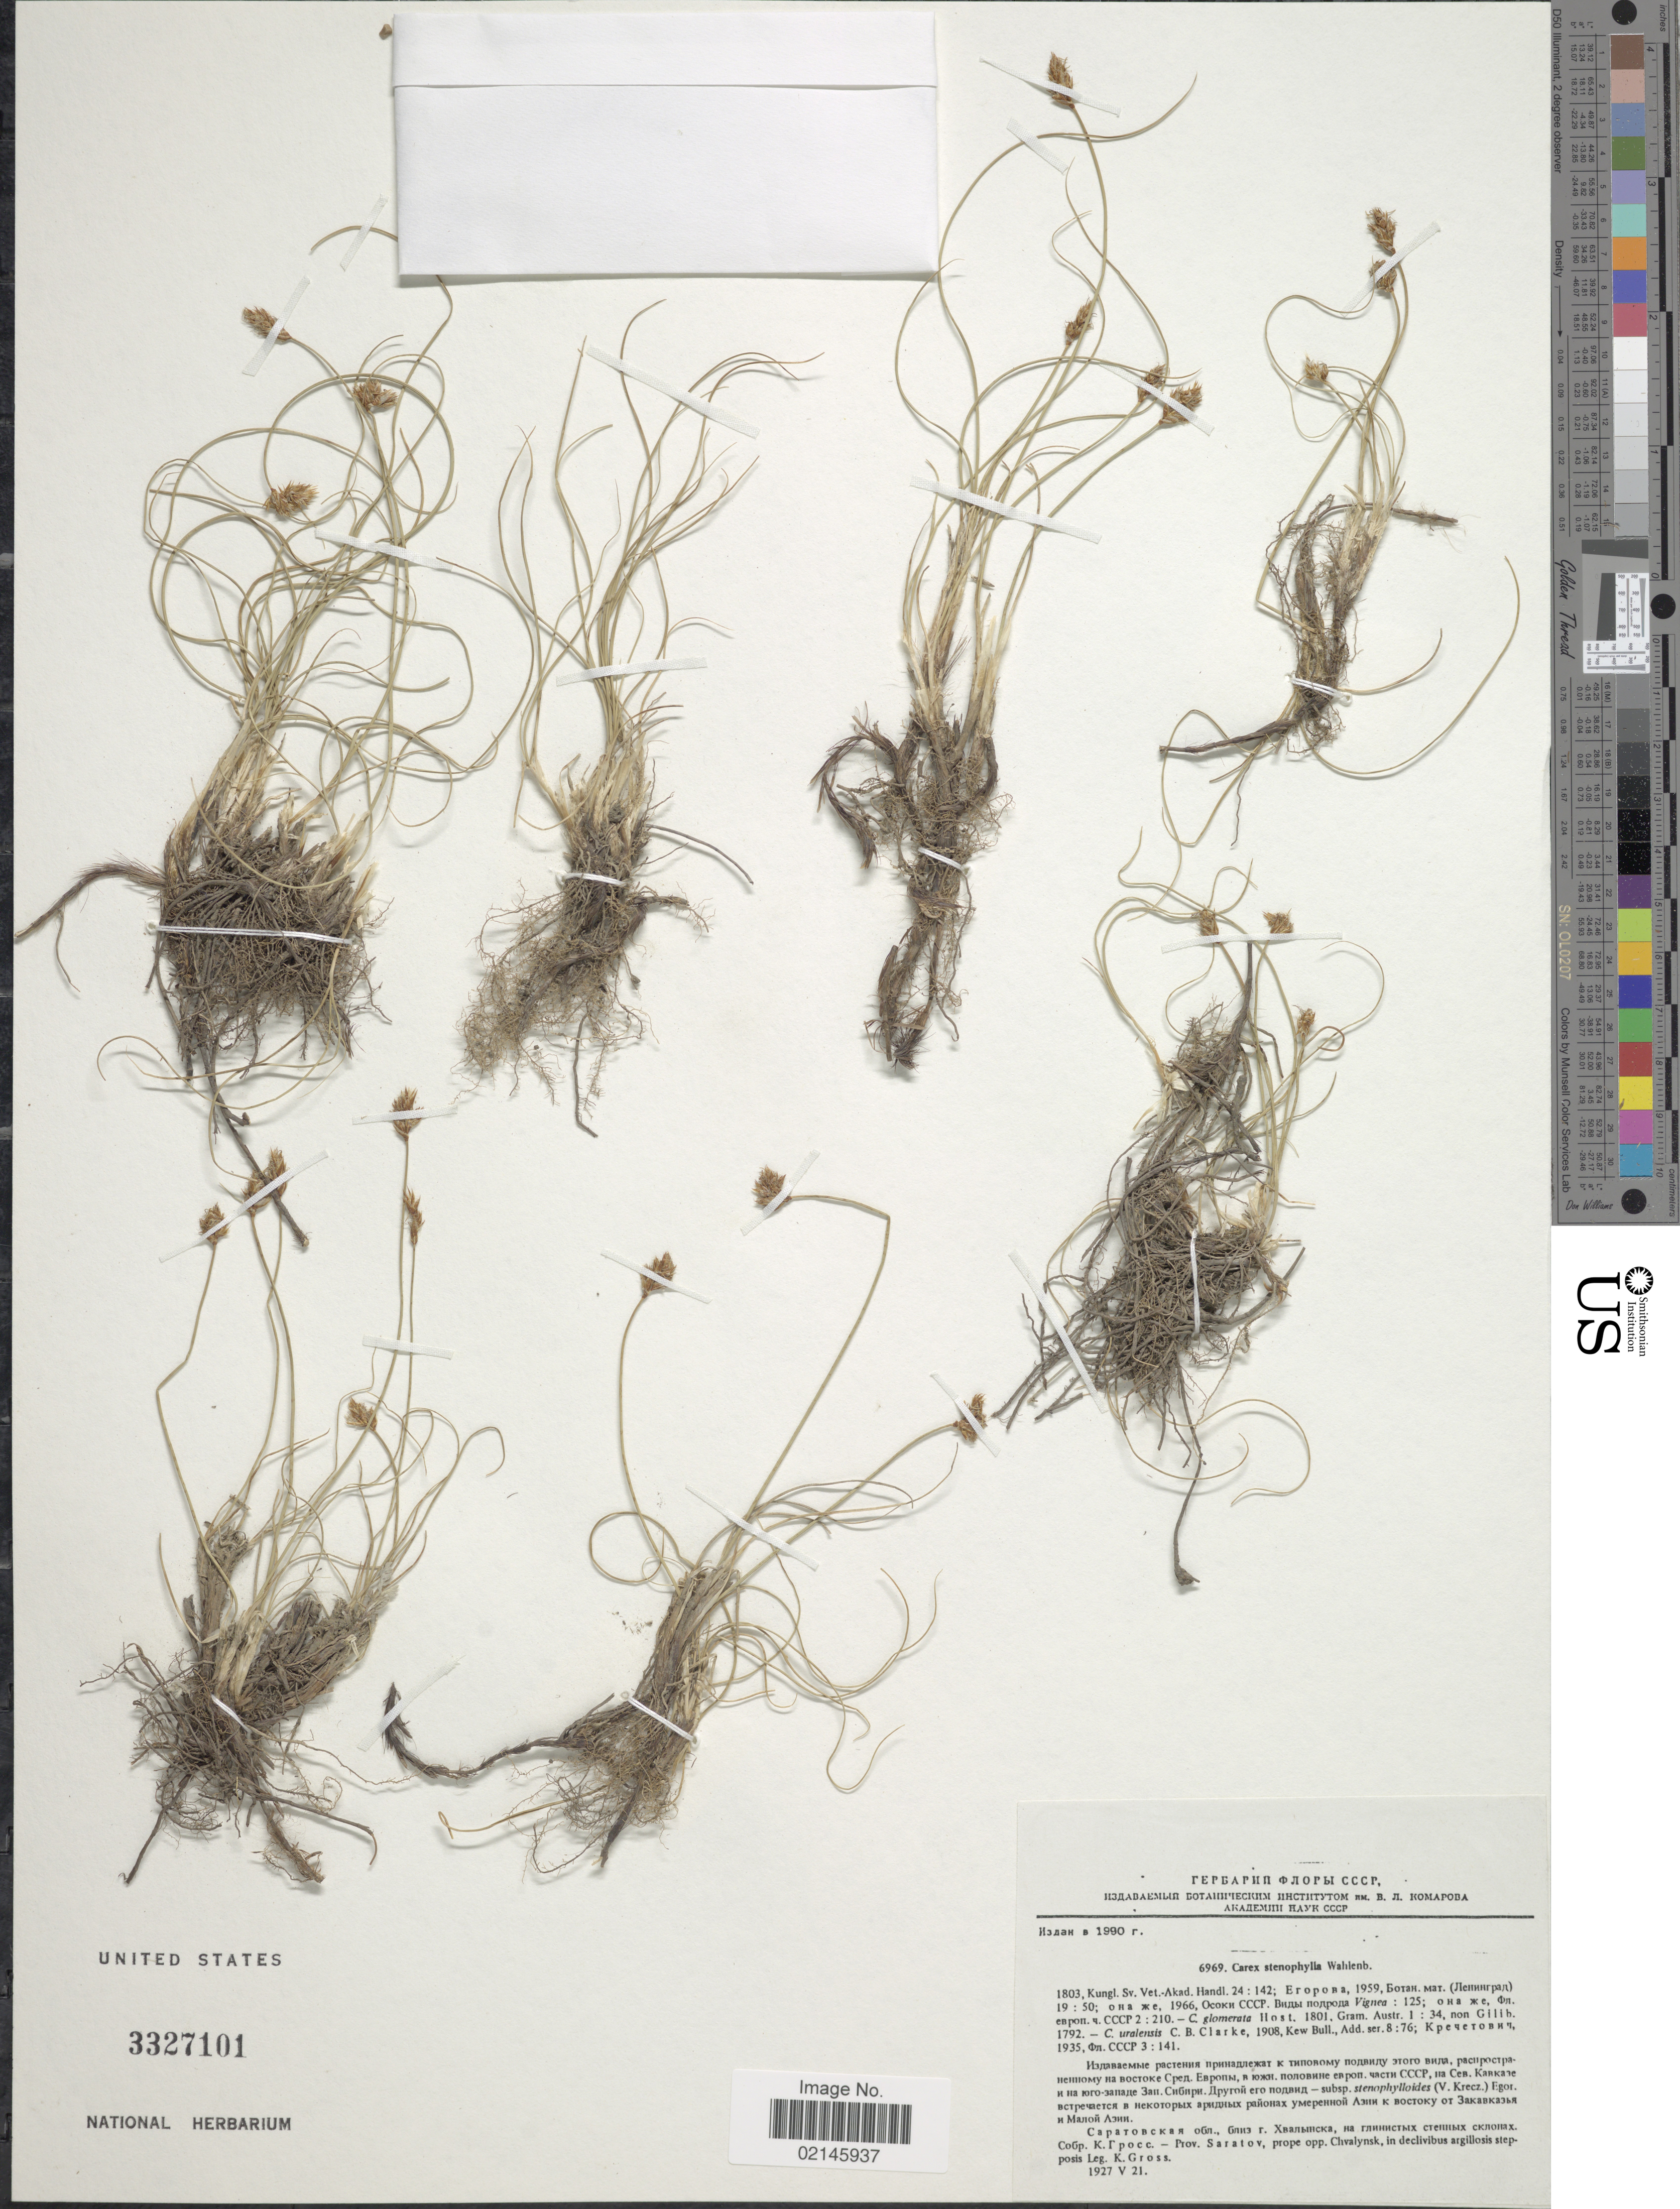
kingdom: Plantae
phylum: Tracheophyta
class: Liliopsida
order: Poales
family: Cyperaceae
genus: Carex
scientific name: Carex stenophylla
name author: Wahlenb.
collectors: K. Gross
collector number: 6969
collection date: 1927-05-21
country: Russian Federation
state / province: Saratov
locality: Prope opp. Chvalynsk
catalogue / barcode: US 3327101